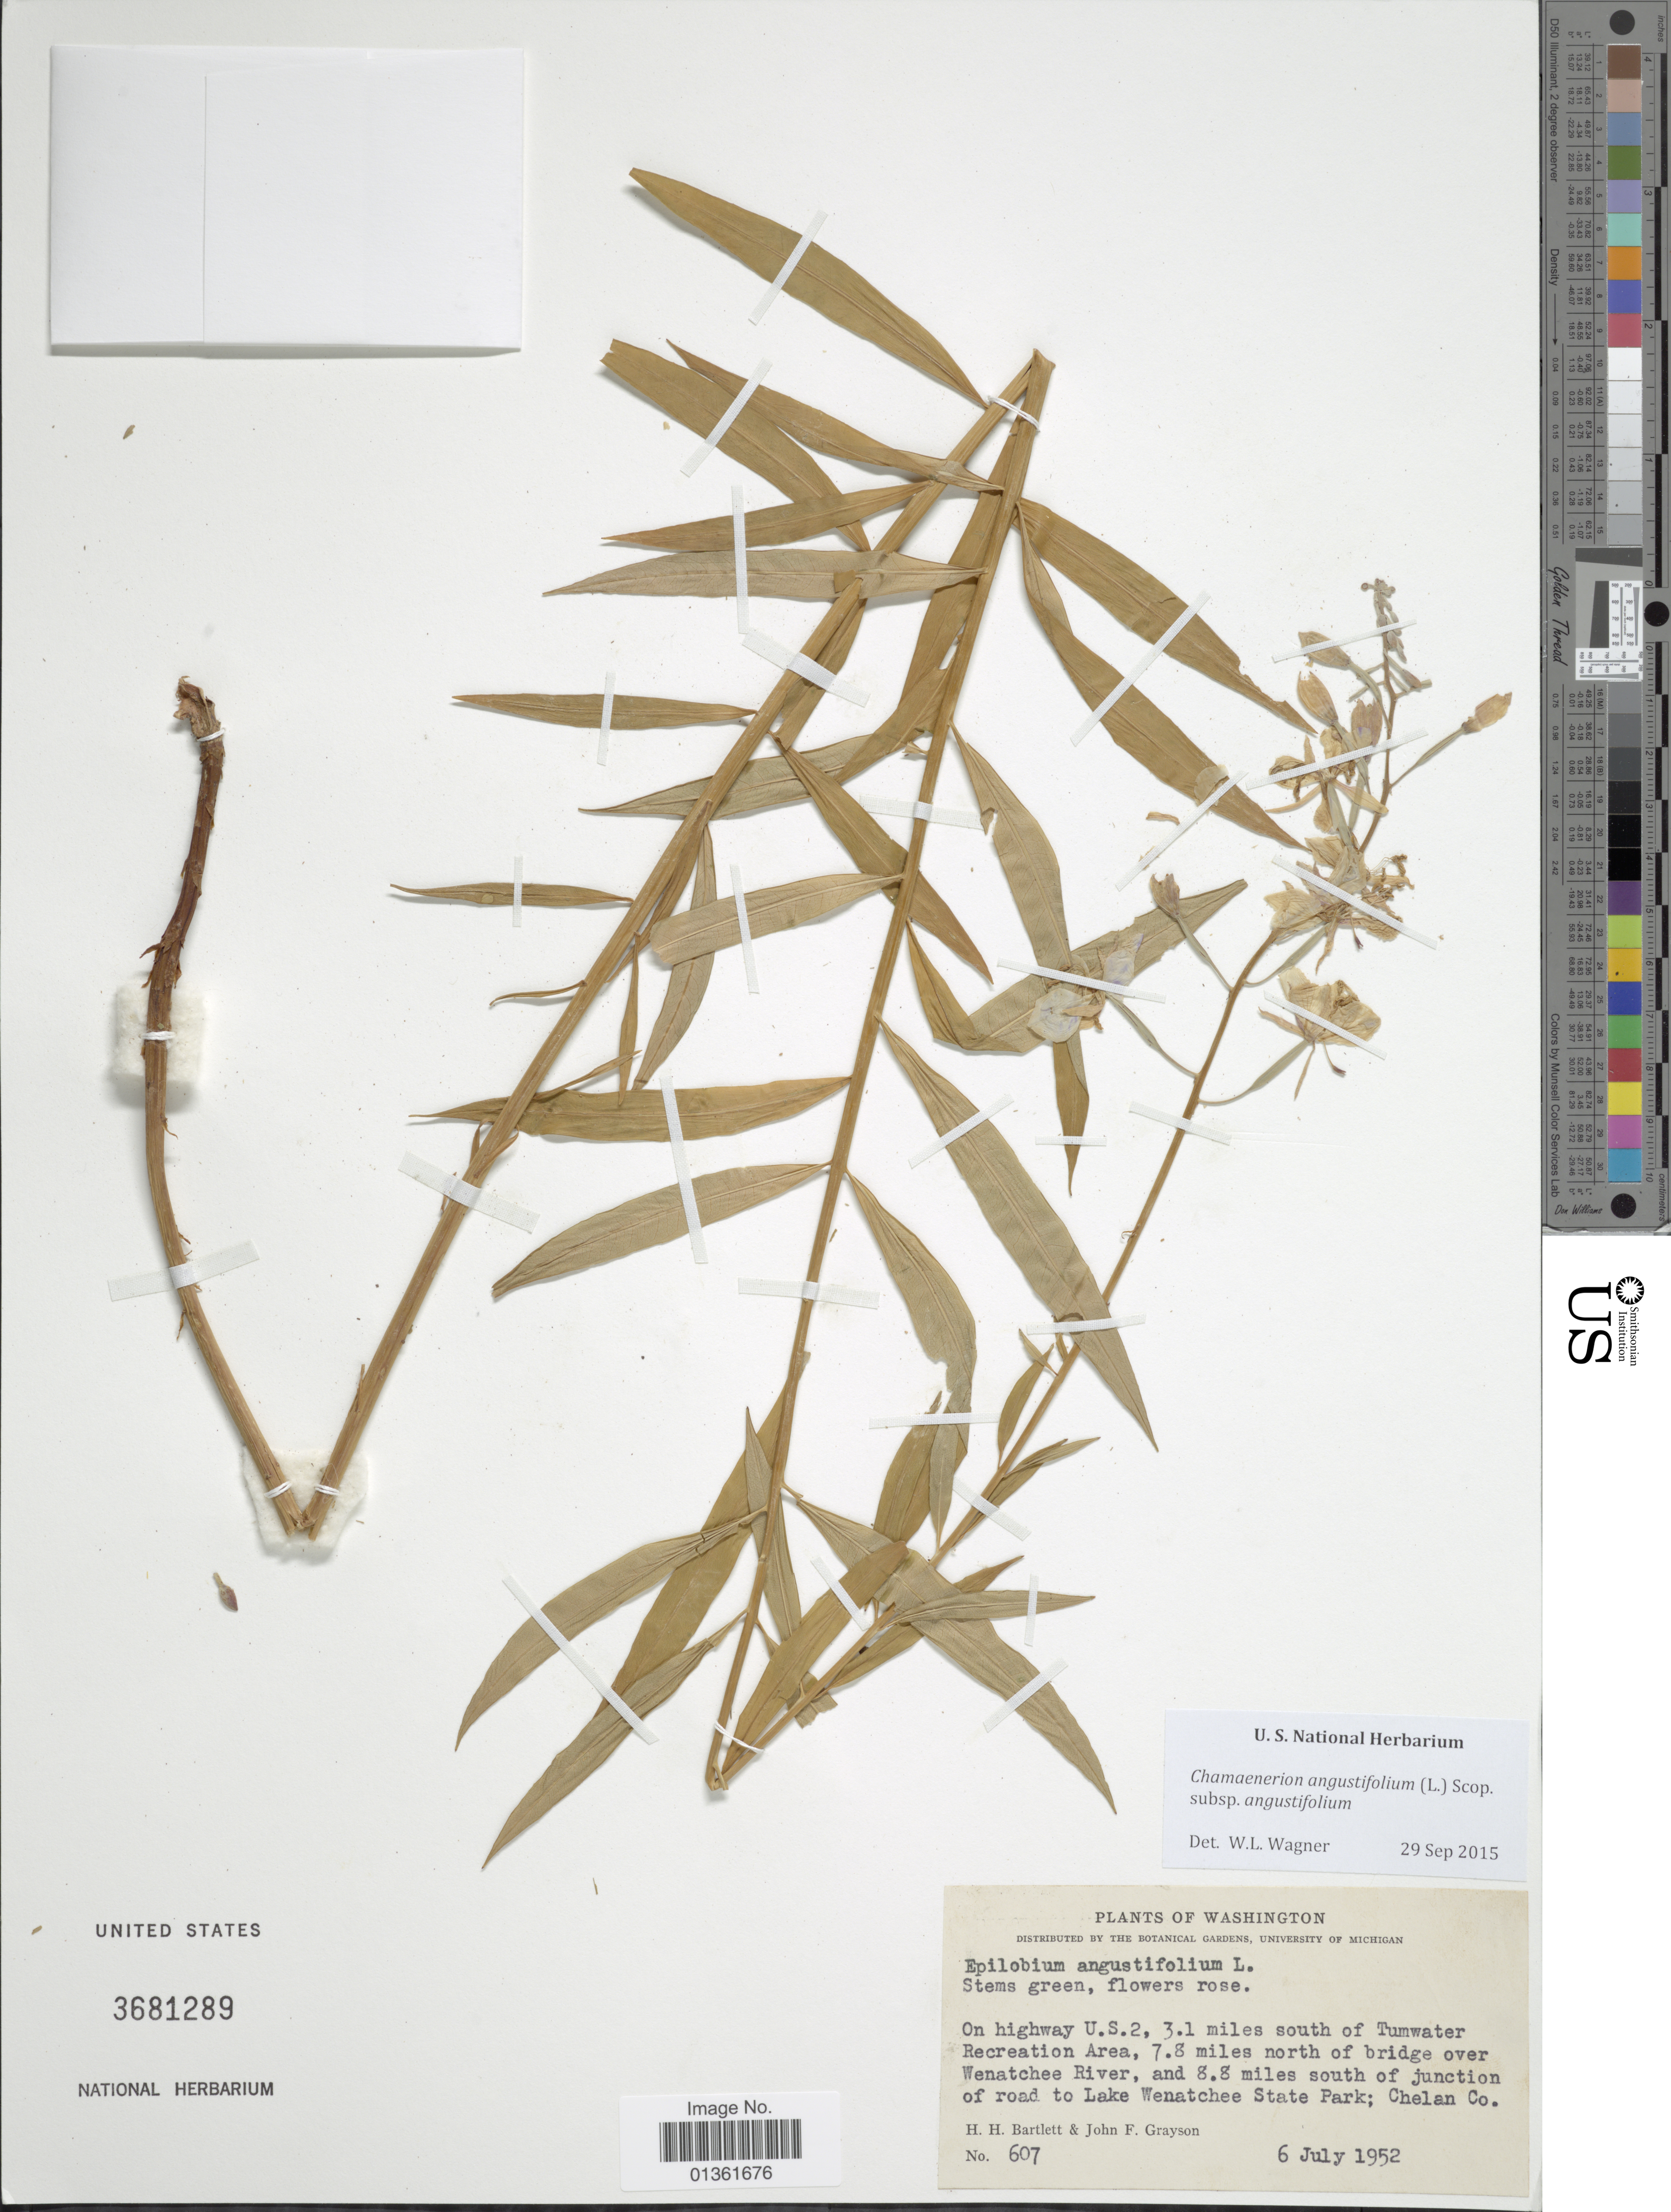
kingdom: Plantae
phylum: Tracheophyta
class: Magnoliopsida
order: Myrtales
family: Onagraceae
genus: Chamaenerion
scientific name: Chamaenerion angustifolium subsp. angustifolium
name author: (L.) Scop.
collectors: H. H. Bartlett & J. Grayson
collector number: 607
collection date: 1952-07-06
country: United States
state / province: Washington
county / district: Chelan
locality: On highway U.S. 2, 3.1 miles south of Tumwater Recreation Area, 7.8 miles north of bridge over Wenatchee River, and 8.8 miles south of junction of road to Lake Wenatchee State Park; Chelan Co.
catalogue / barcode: US 3681289